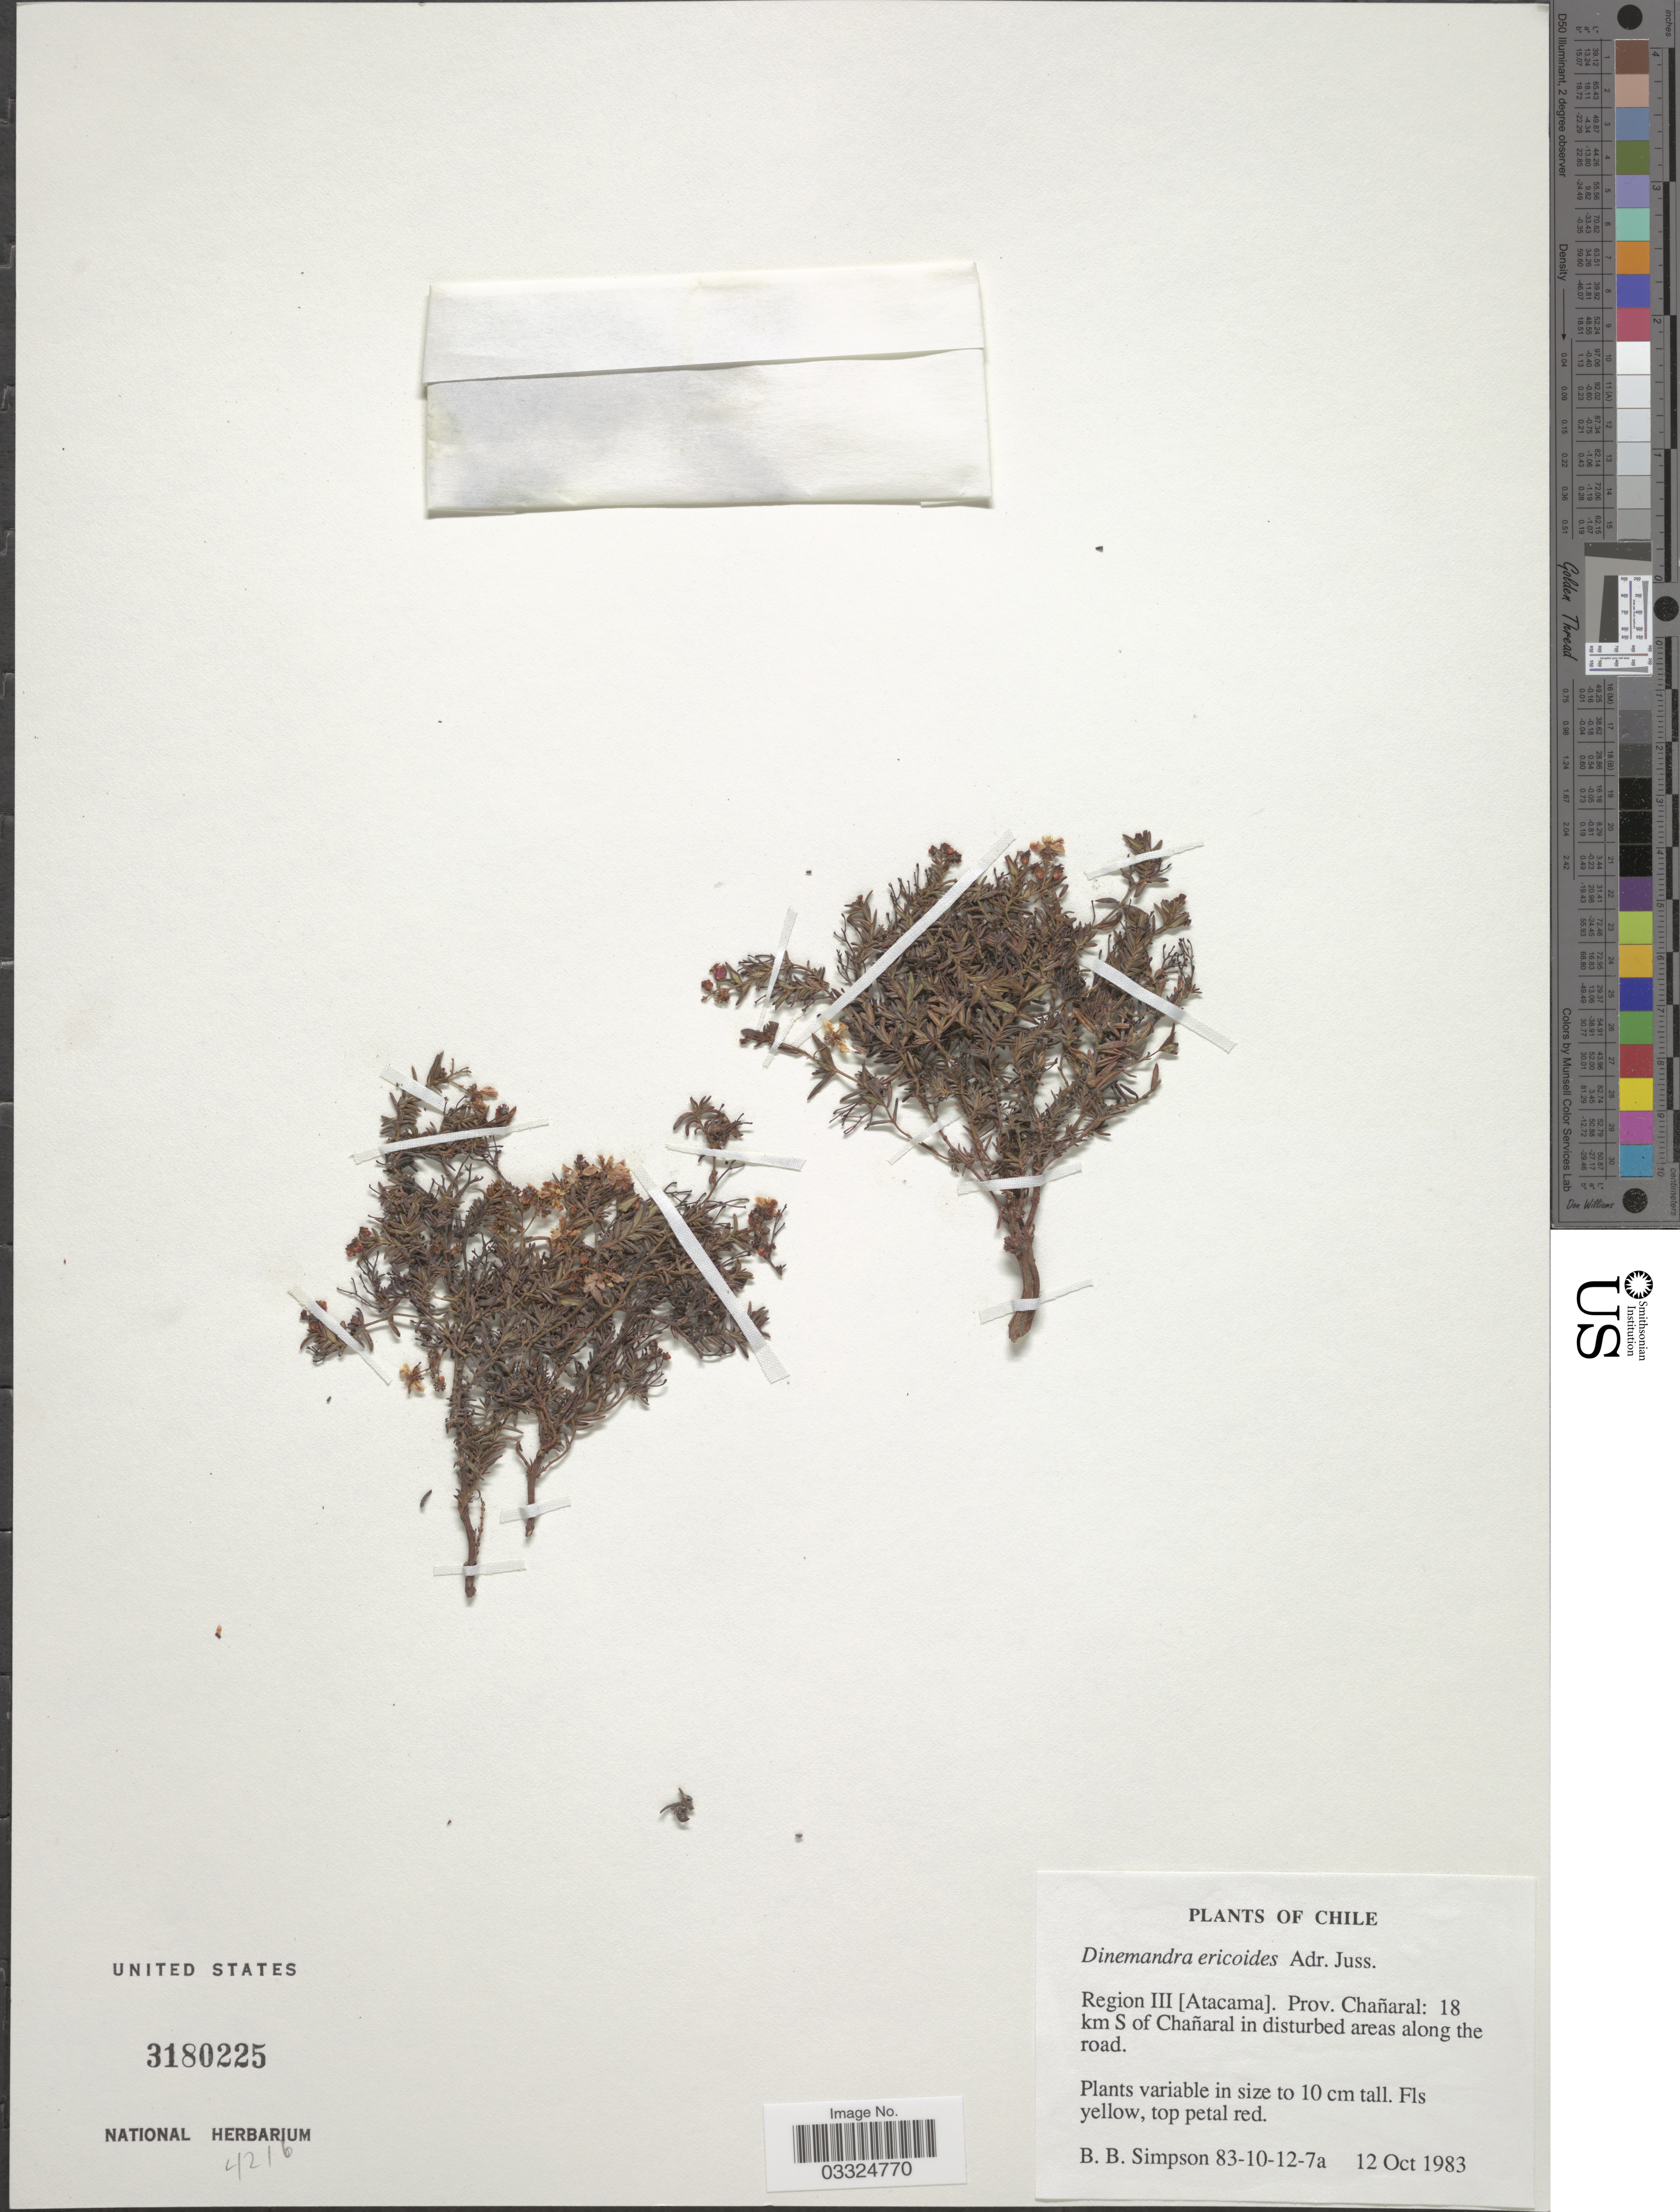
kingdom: Plantae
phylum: Tracheophyta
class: Magnoliopsida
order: Malpighiales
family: Malpighiaceae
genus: Dinemandra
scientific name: Dinemandra ericoides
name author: A. Juss.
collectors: B. Simpson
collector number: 83-10-12-7a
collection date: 1983-10-12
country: Chile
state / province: Atacama (III)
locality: Region III [Atacama]. Prov. Chañaral: 18 km S of Chañaral in disturbed areas along the road.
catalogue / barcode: US 3180225